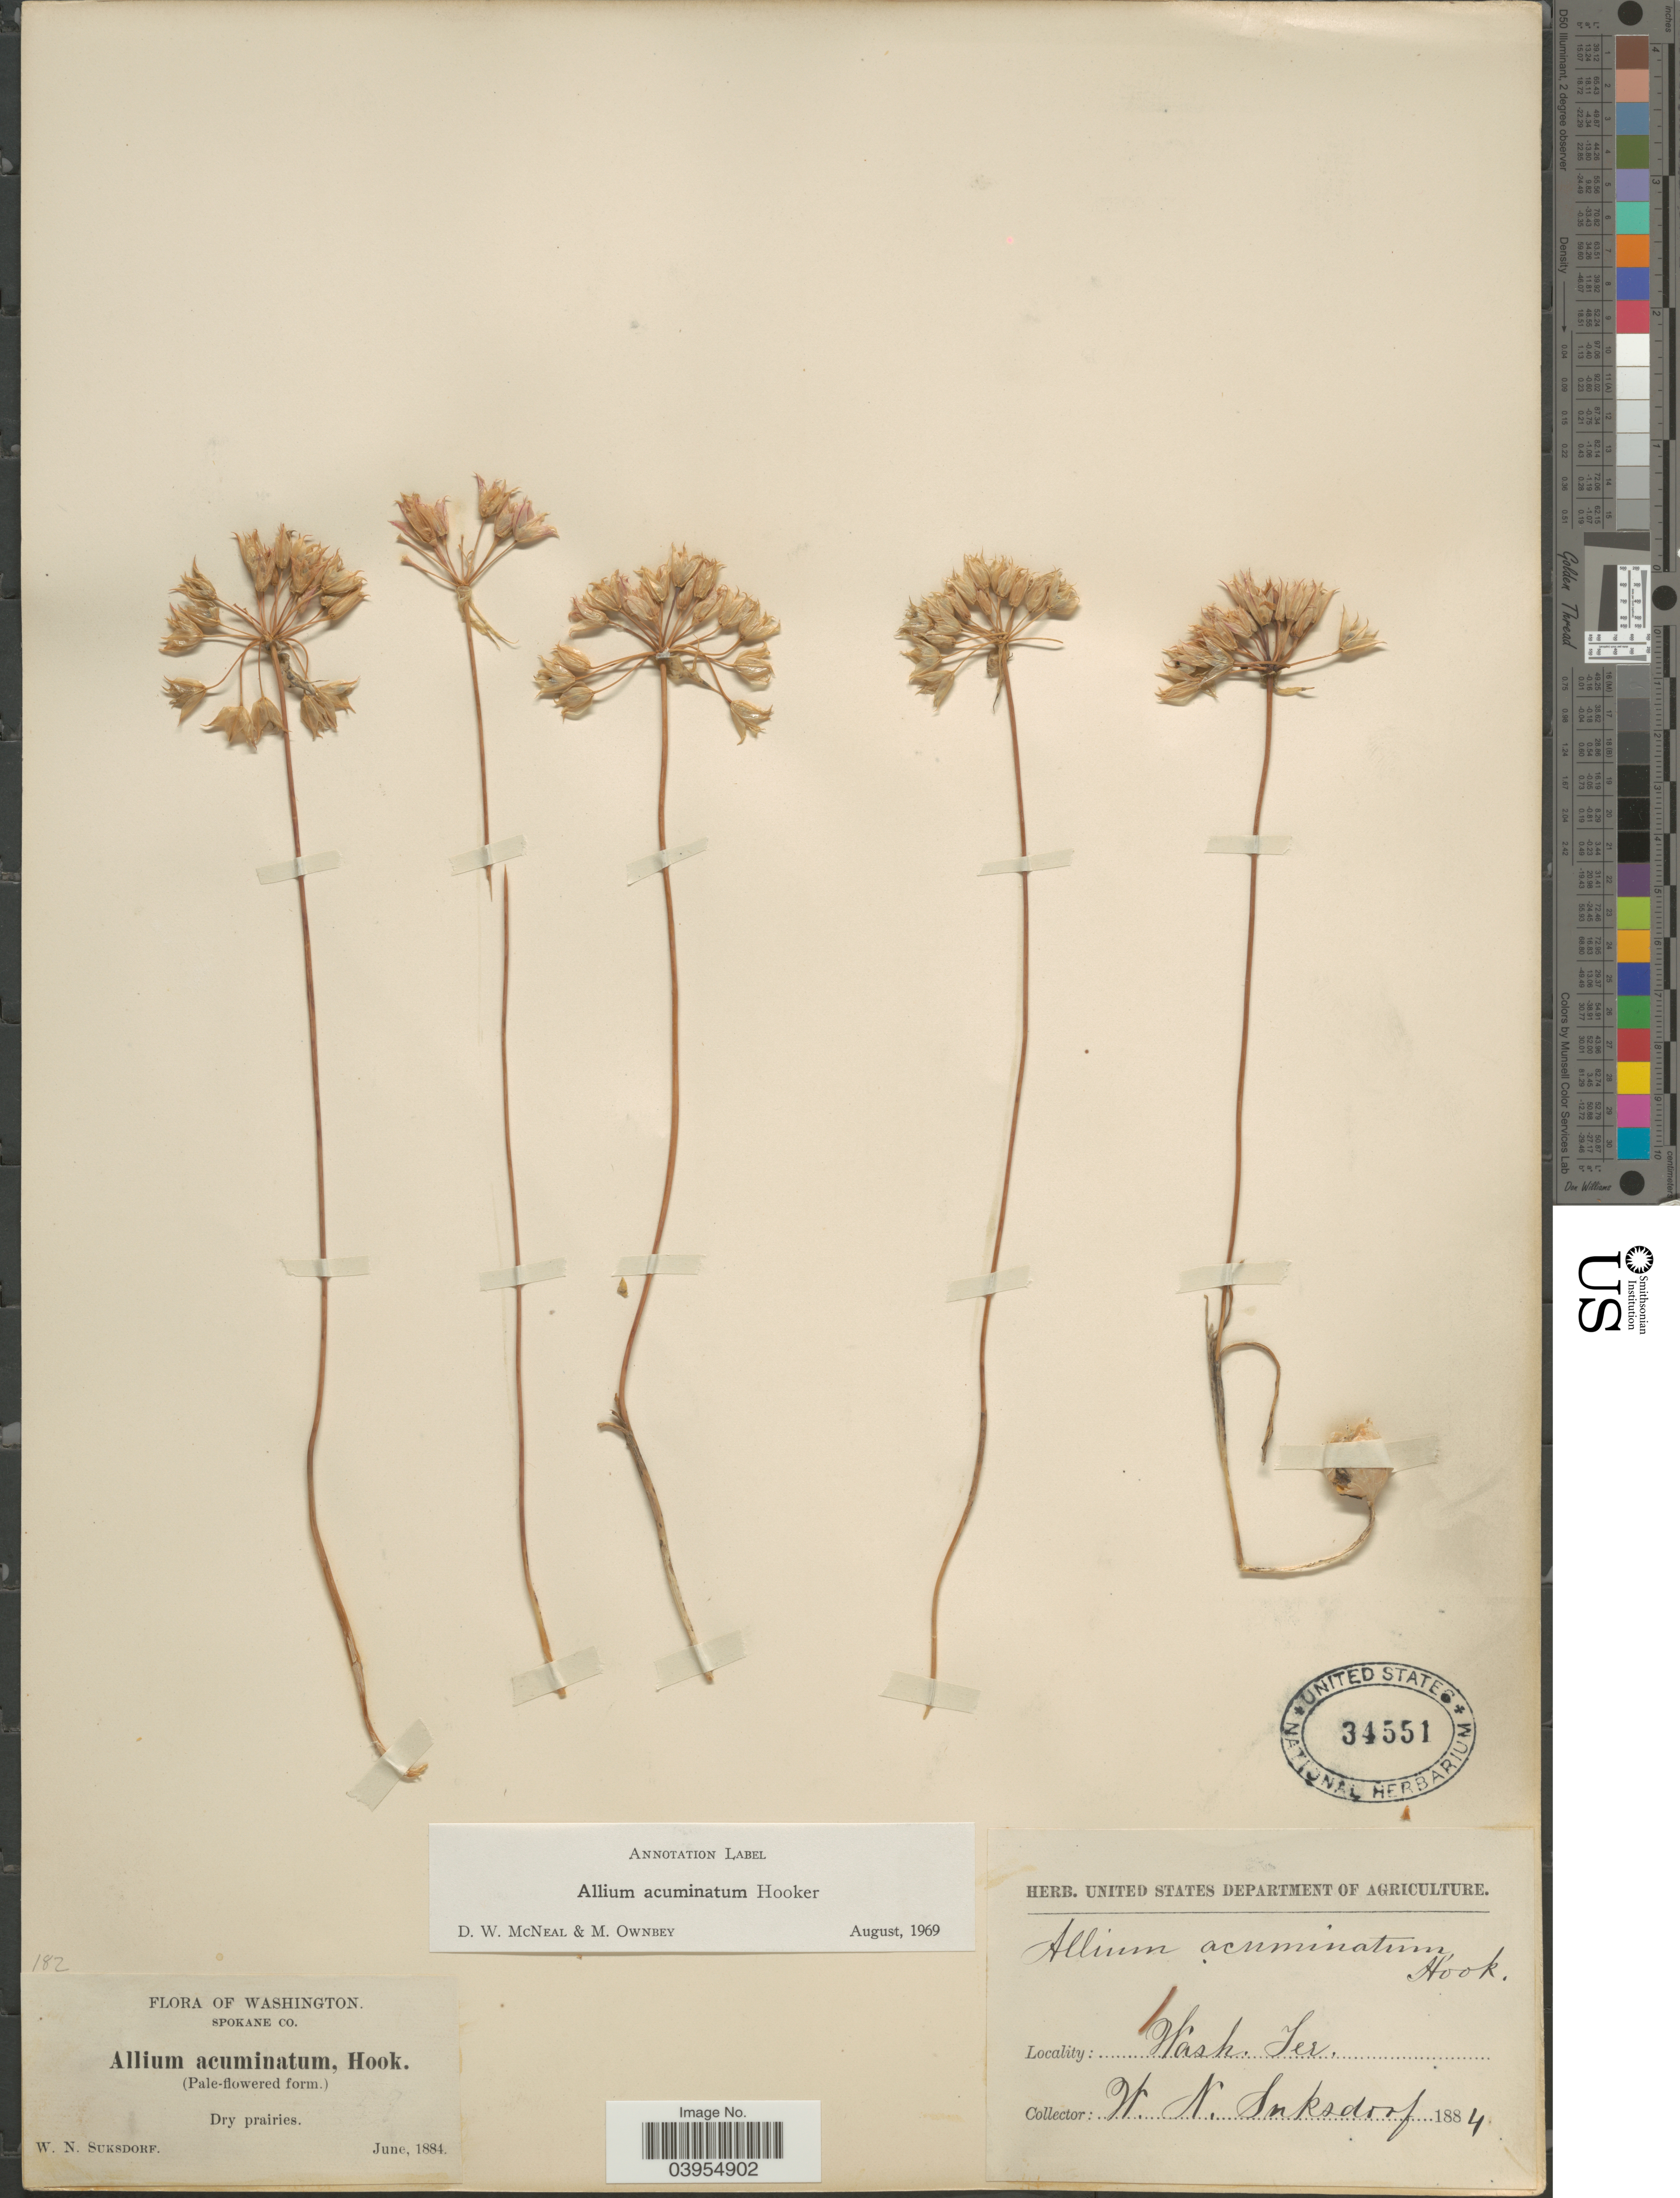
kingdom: Plantae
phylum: Tracheophyta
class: Liliopsida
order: Asparagales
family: Amaryllidaceae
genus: Allium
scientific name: Allium acuminatum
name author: Hook.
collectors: W. N. Suksdorf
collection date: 1884-06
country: United States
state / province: Washington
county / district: Spokane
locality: Spokane Co. Dry prairies. Wash. Ter.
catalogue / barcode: US 34551